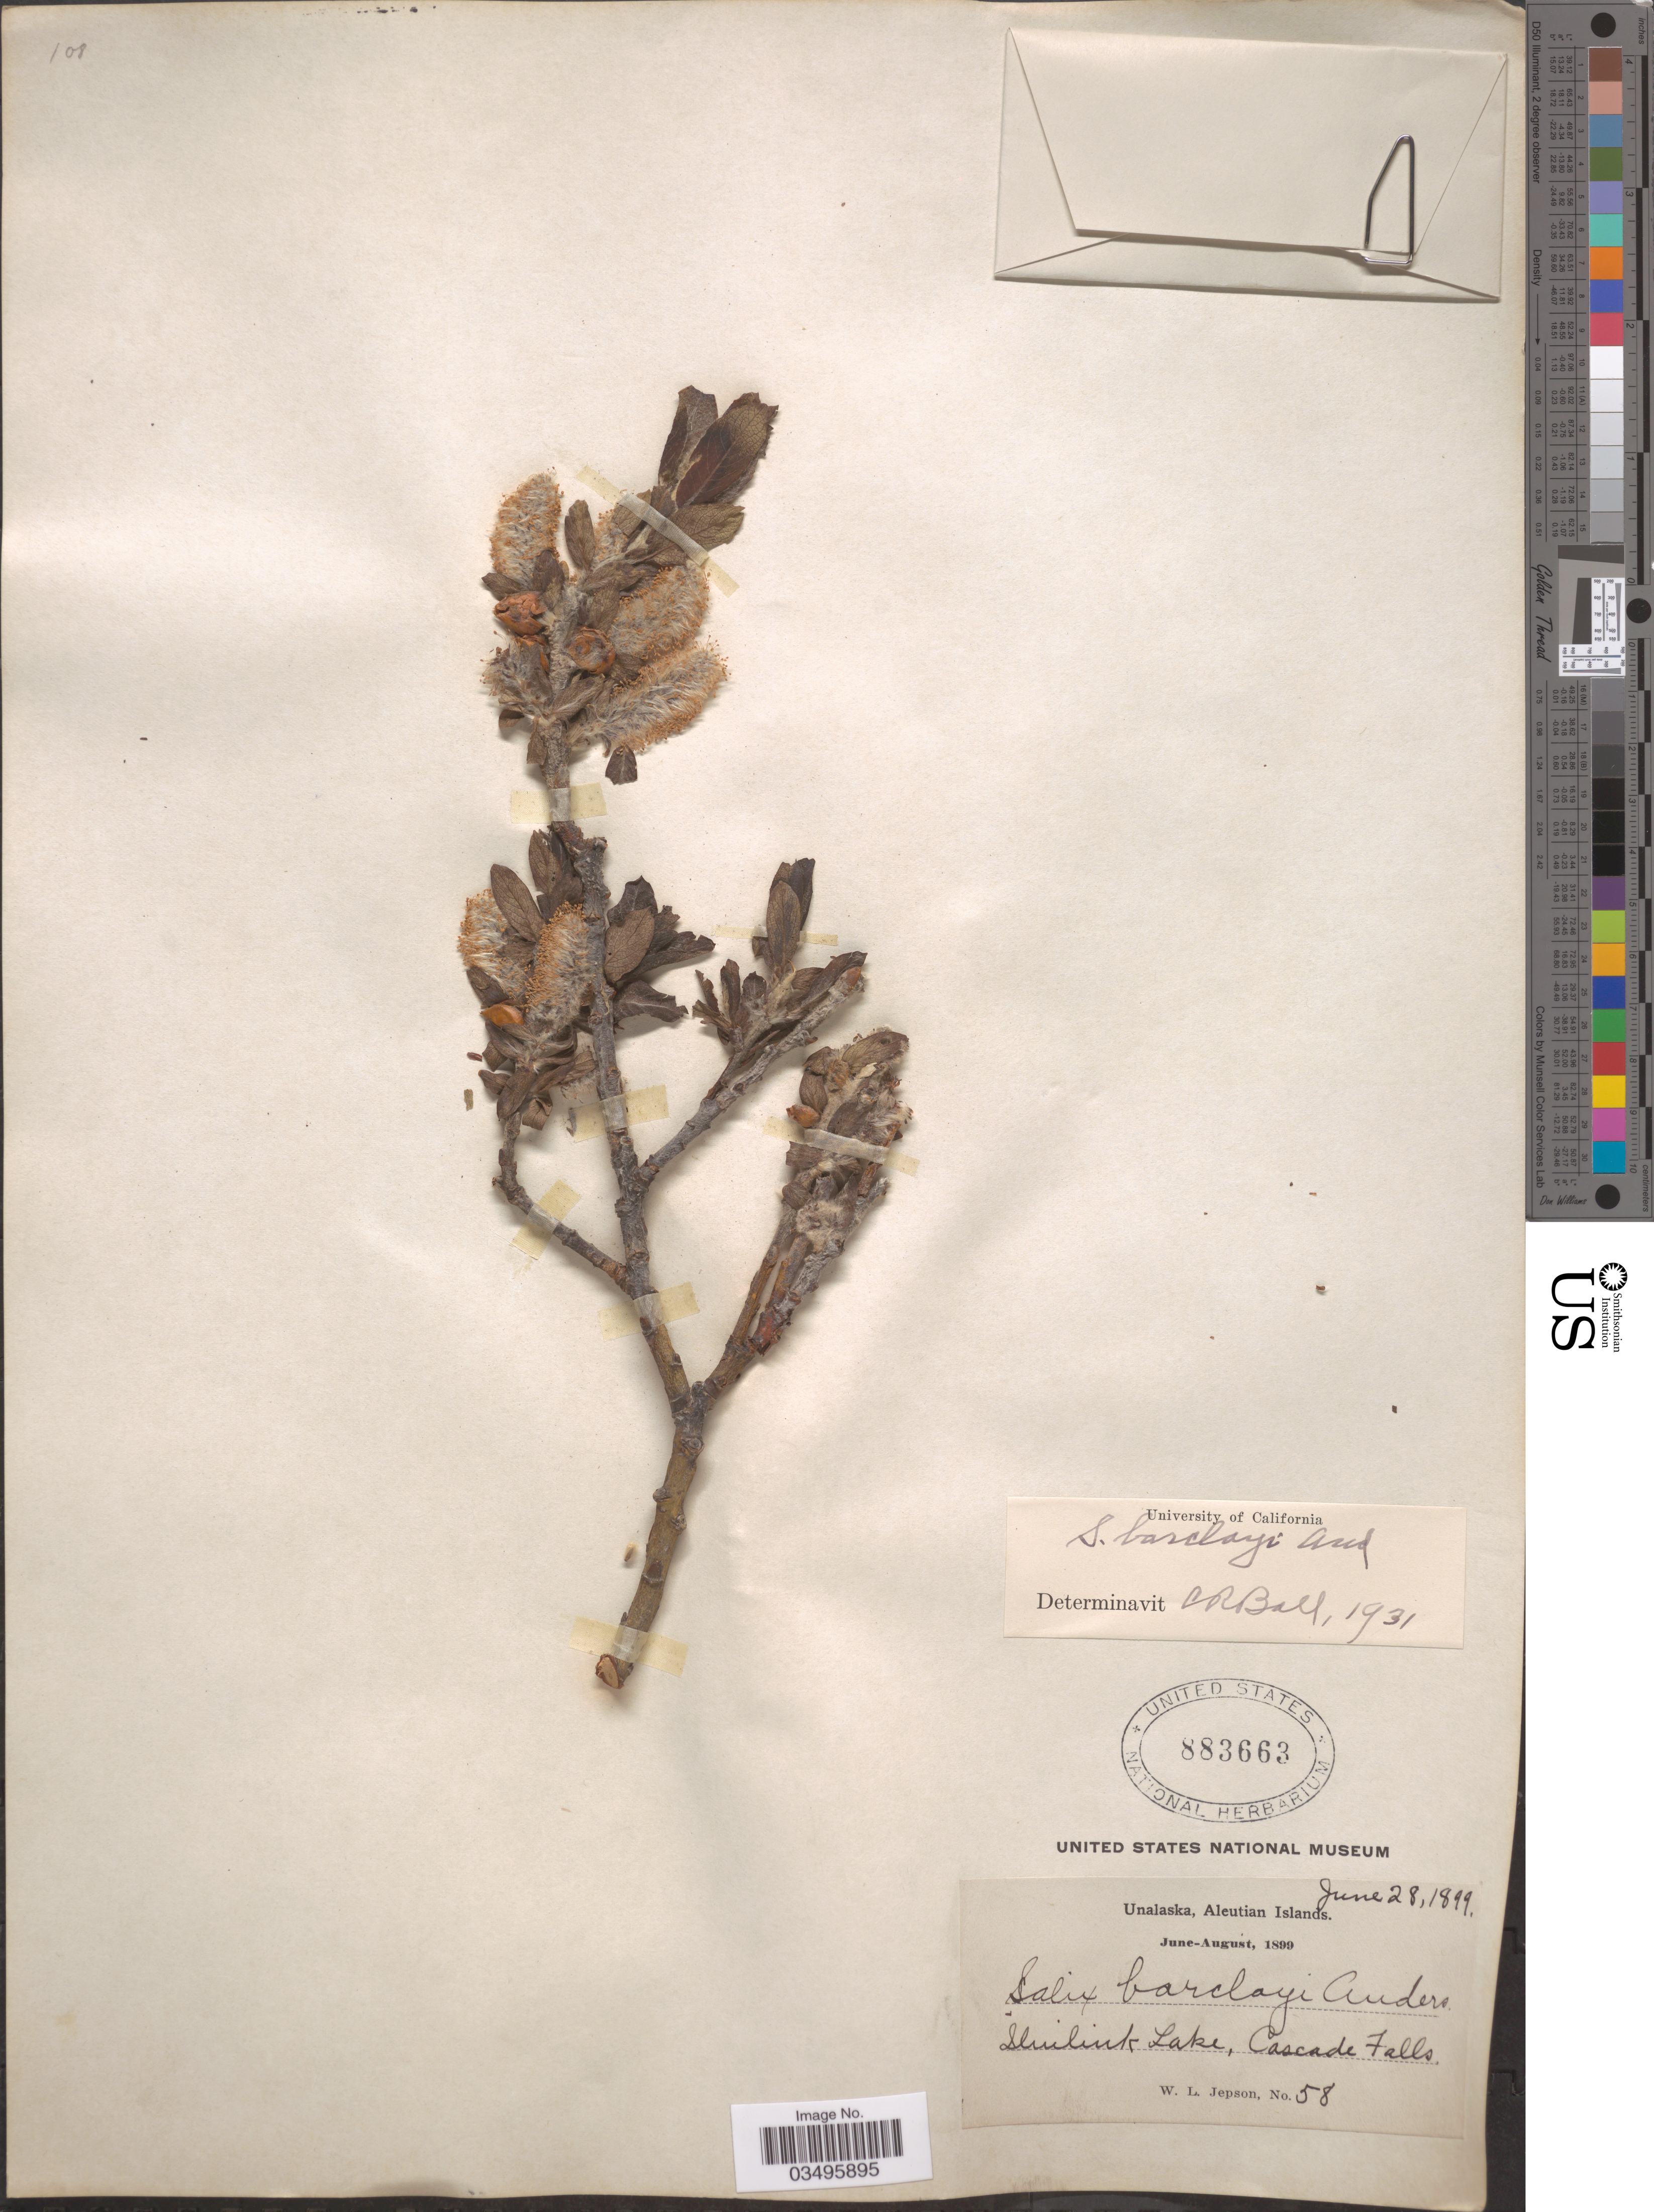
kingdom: Plantae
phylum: Tracheophyta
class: Magnoliopsida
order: Malpighiales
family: Salicaceae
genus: Salix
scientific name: Salix barclayi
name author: Andersson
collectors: W. L. Jepson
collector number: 58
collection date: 1899-06-28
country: United States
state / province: Alaska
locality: Unalaska, Aleutian Islands. Iliuliuk Lake, Cascade Falls.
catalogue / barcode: US 883663